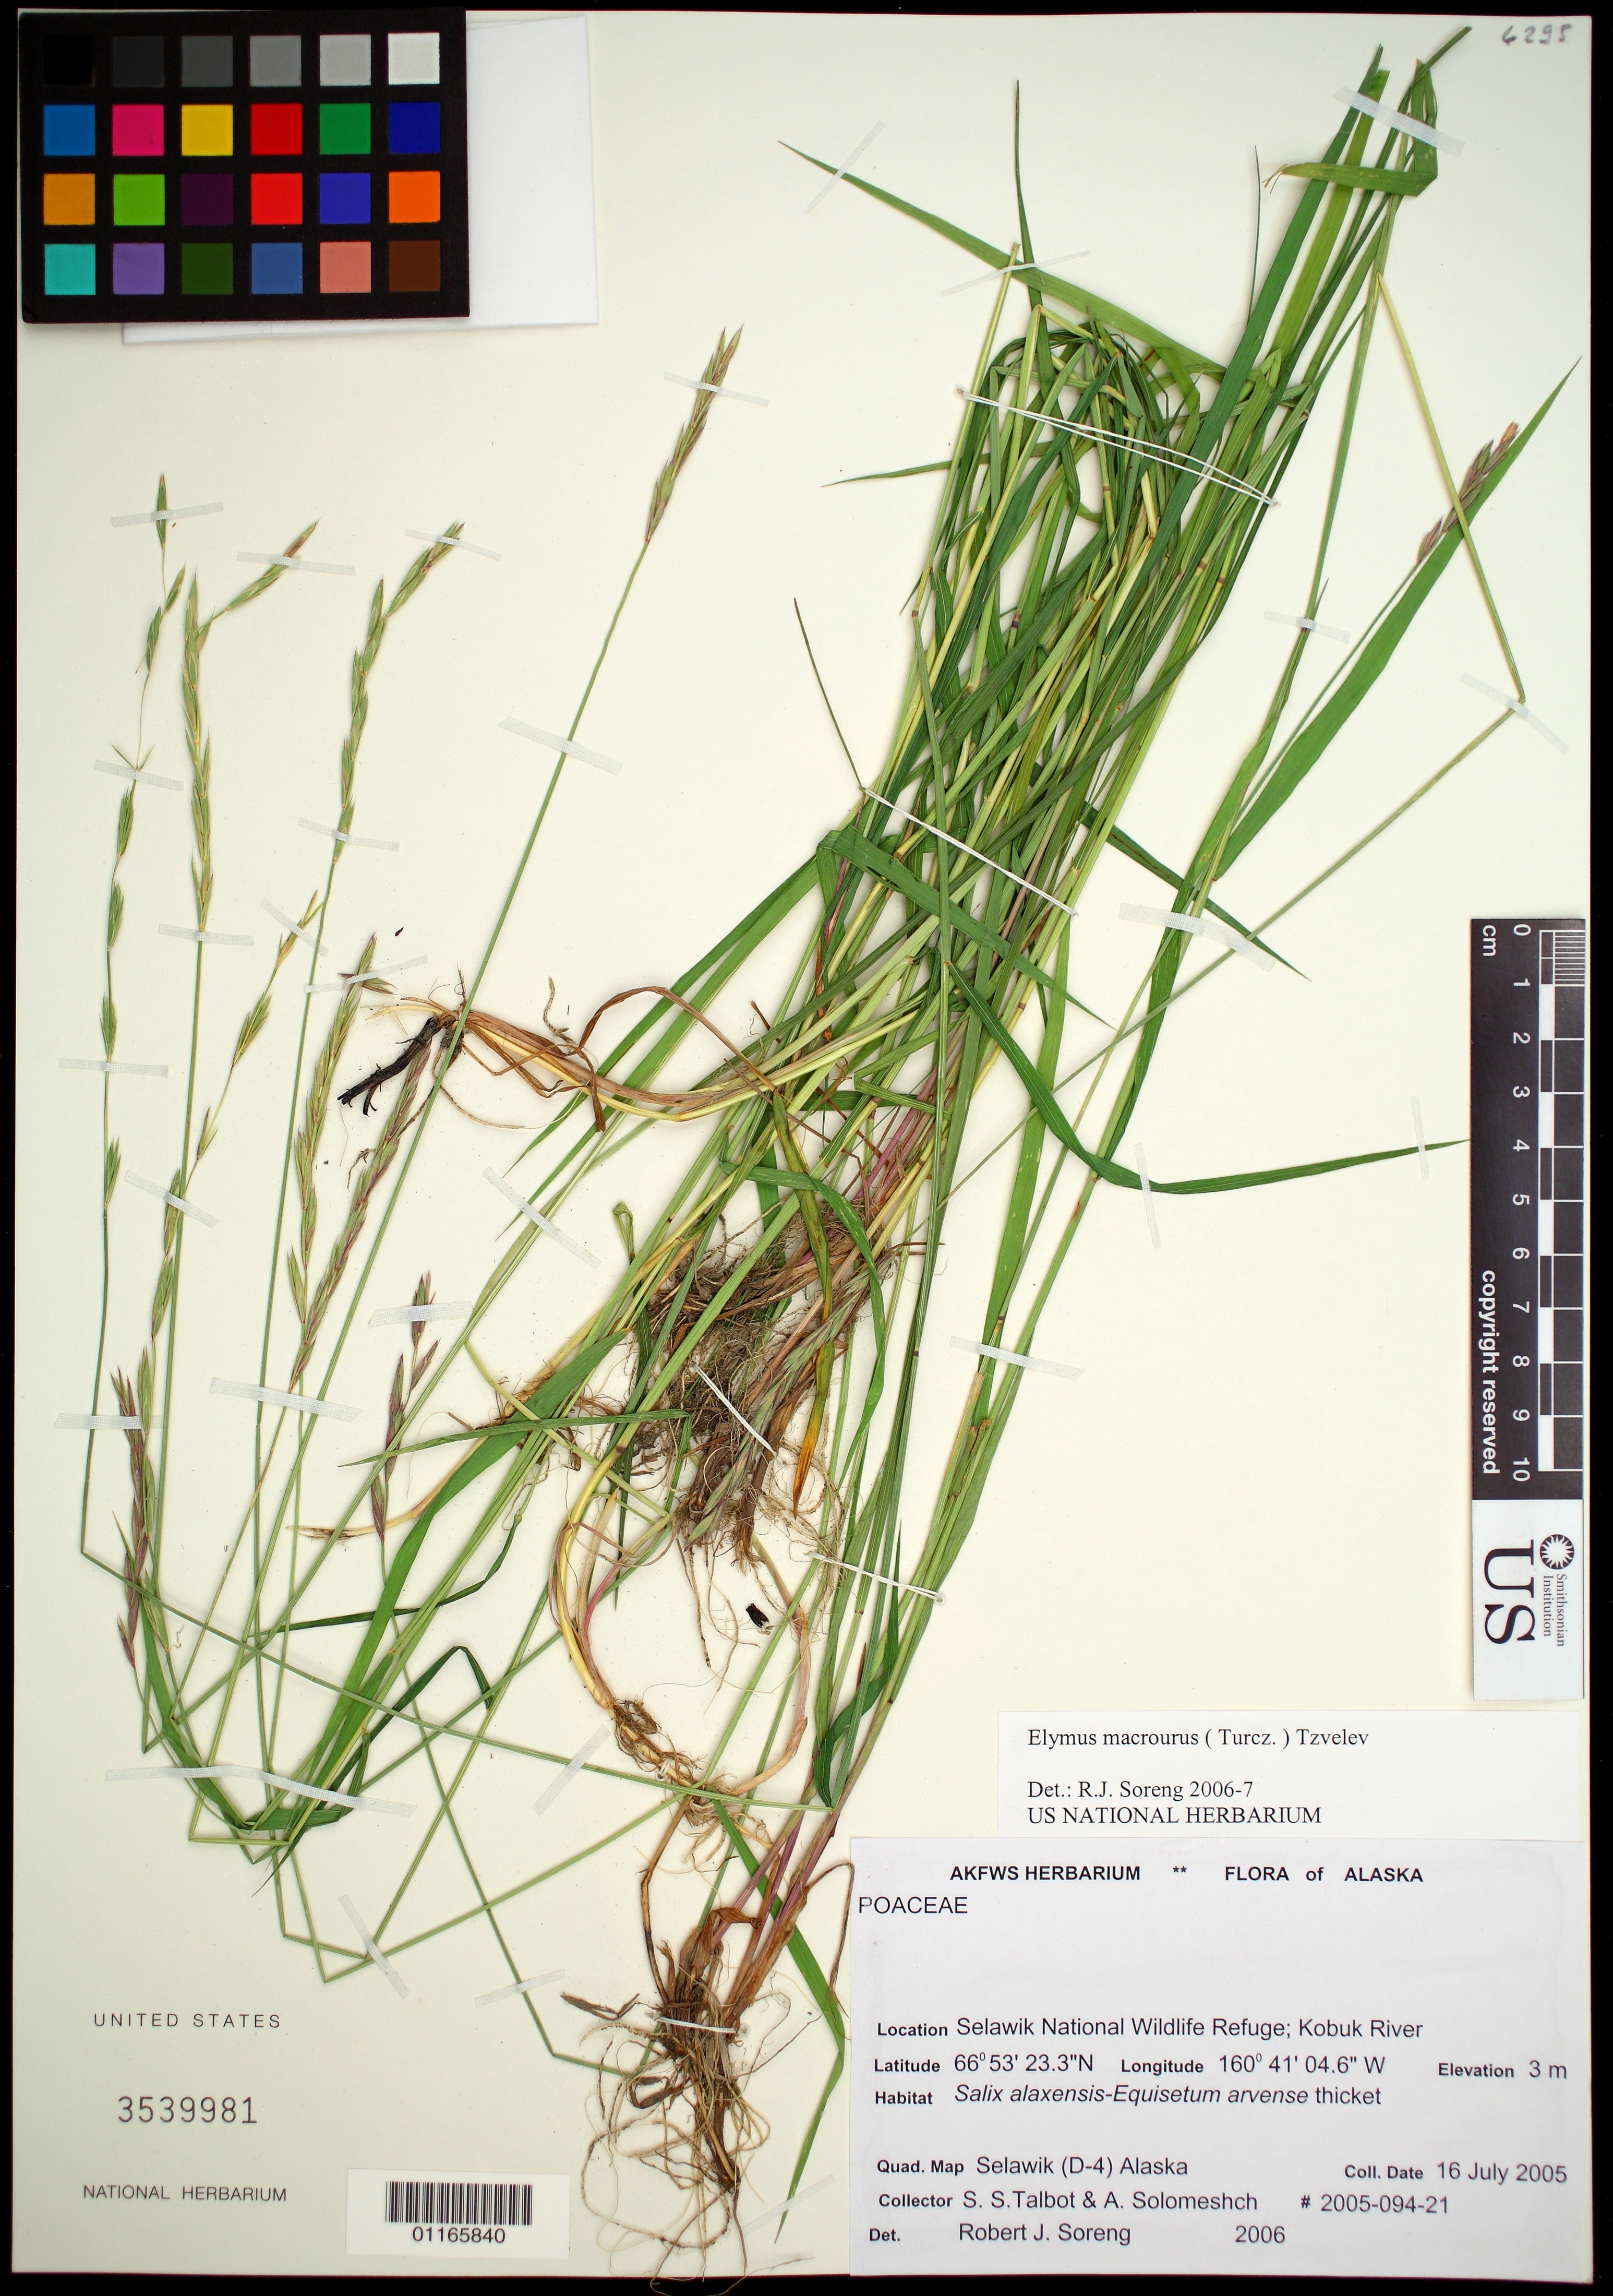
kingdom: Plantae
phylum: Tracheophyta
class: Liliopsida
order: Poales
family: Poaceae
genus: Elymus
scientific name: Elymus macrourus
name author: (Turcz. ex Steud.) Tzvelev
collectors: S. S. Talbot & A. Solomeshch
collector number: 2005-094-21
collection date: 2005-07-16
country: United States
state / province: Alaska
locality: Selawik National Wildlife Refuge; Kobuk River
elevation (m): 3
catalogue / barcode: US 3539981